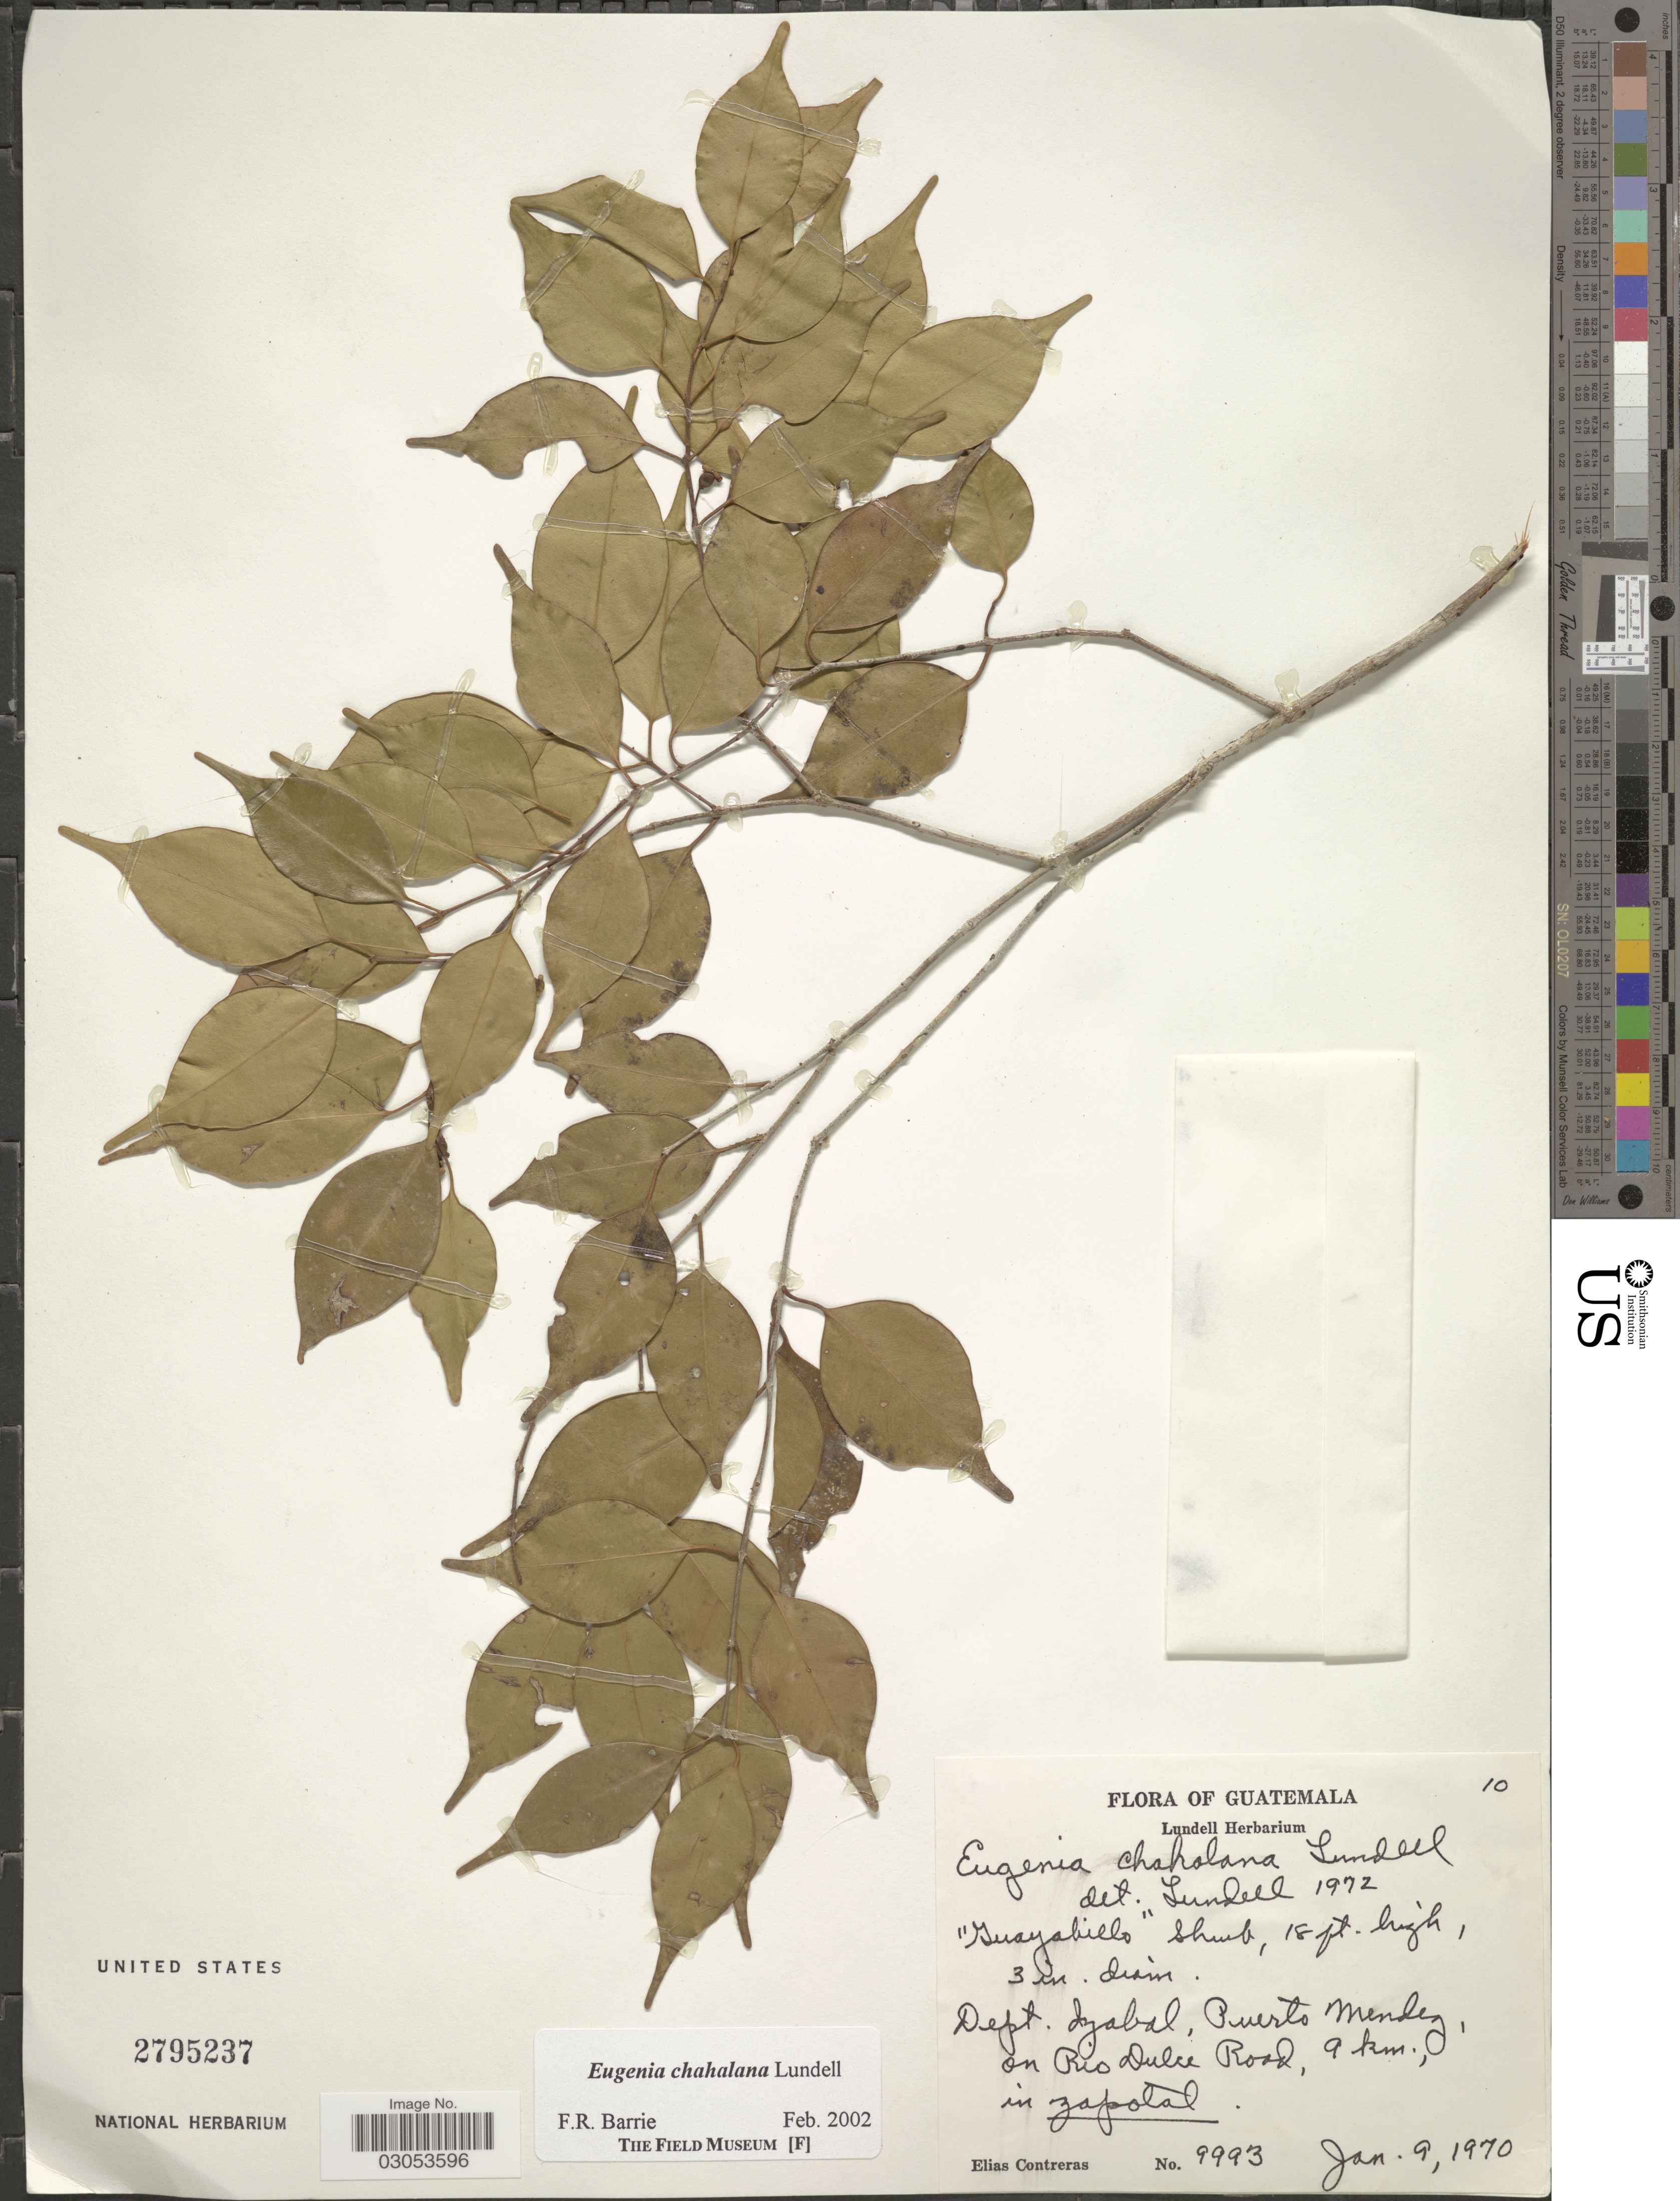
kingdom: Plantae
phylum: Tracheophyta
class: Magnoliopsida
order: Myrtales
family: Myrtaceae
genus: Eugenia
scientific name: Eugenia chahalana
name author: Lundell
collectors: E. Contreras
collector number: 9993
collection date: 1970-01-09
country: Guatemala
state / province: Izabal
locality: Dept. Izabal, Puerto Mendez, on Rio Dulce Road, 9 km., in zapotal.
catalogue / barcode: US 2795237